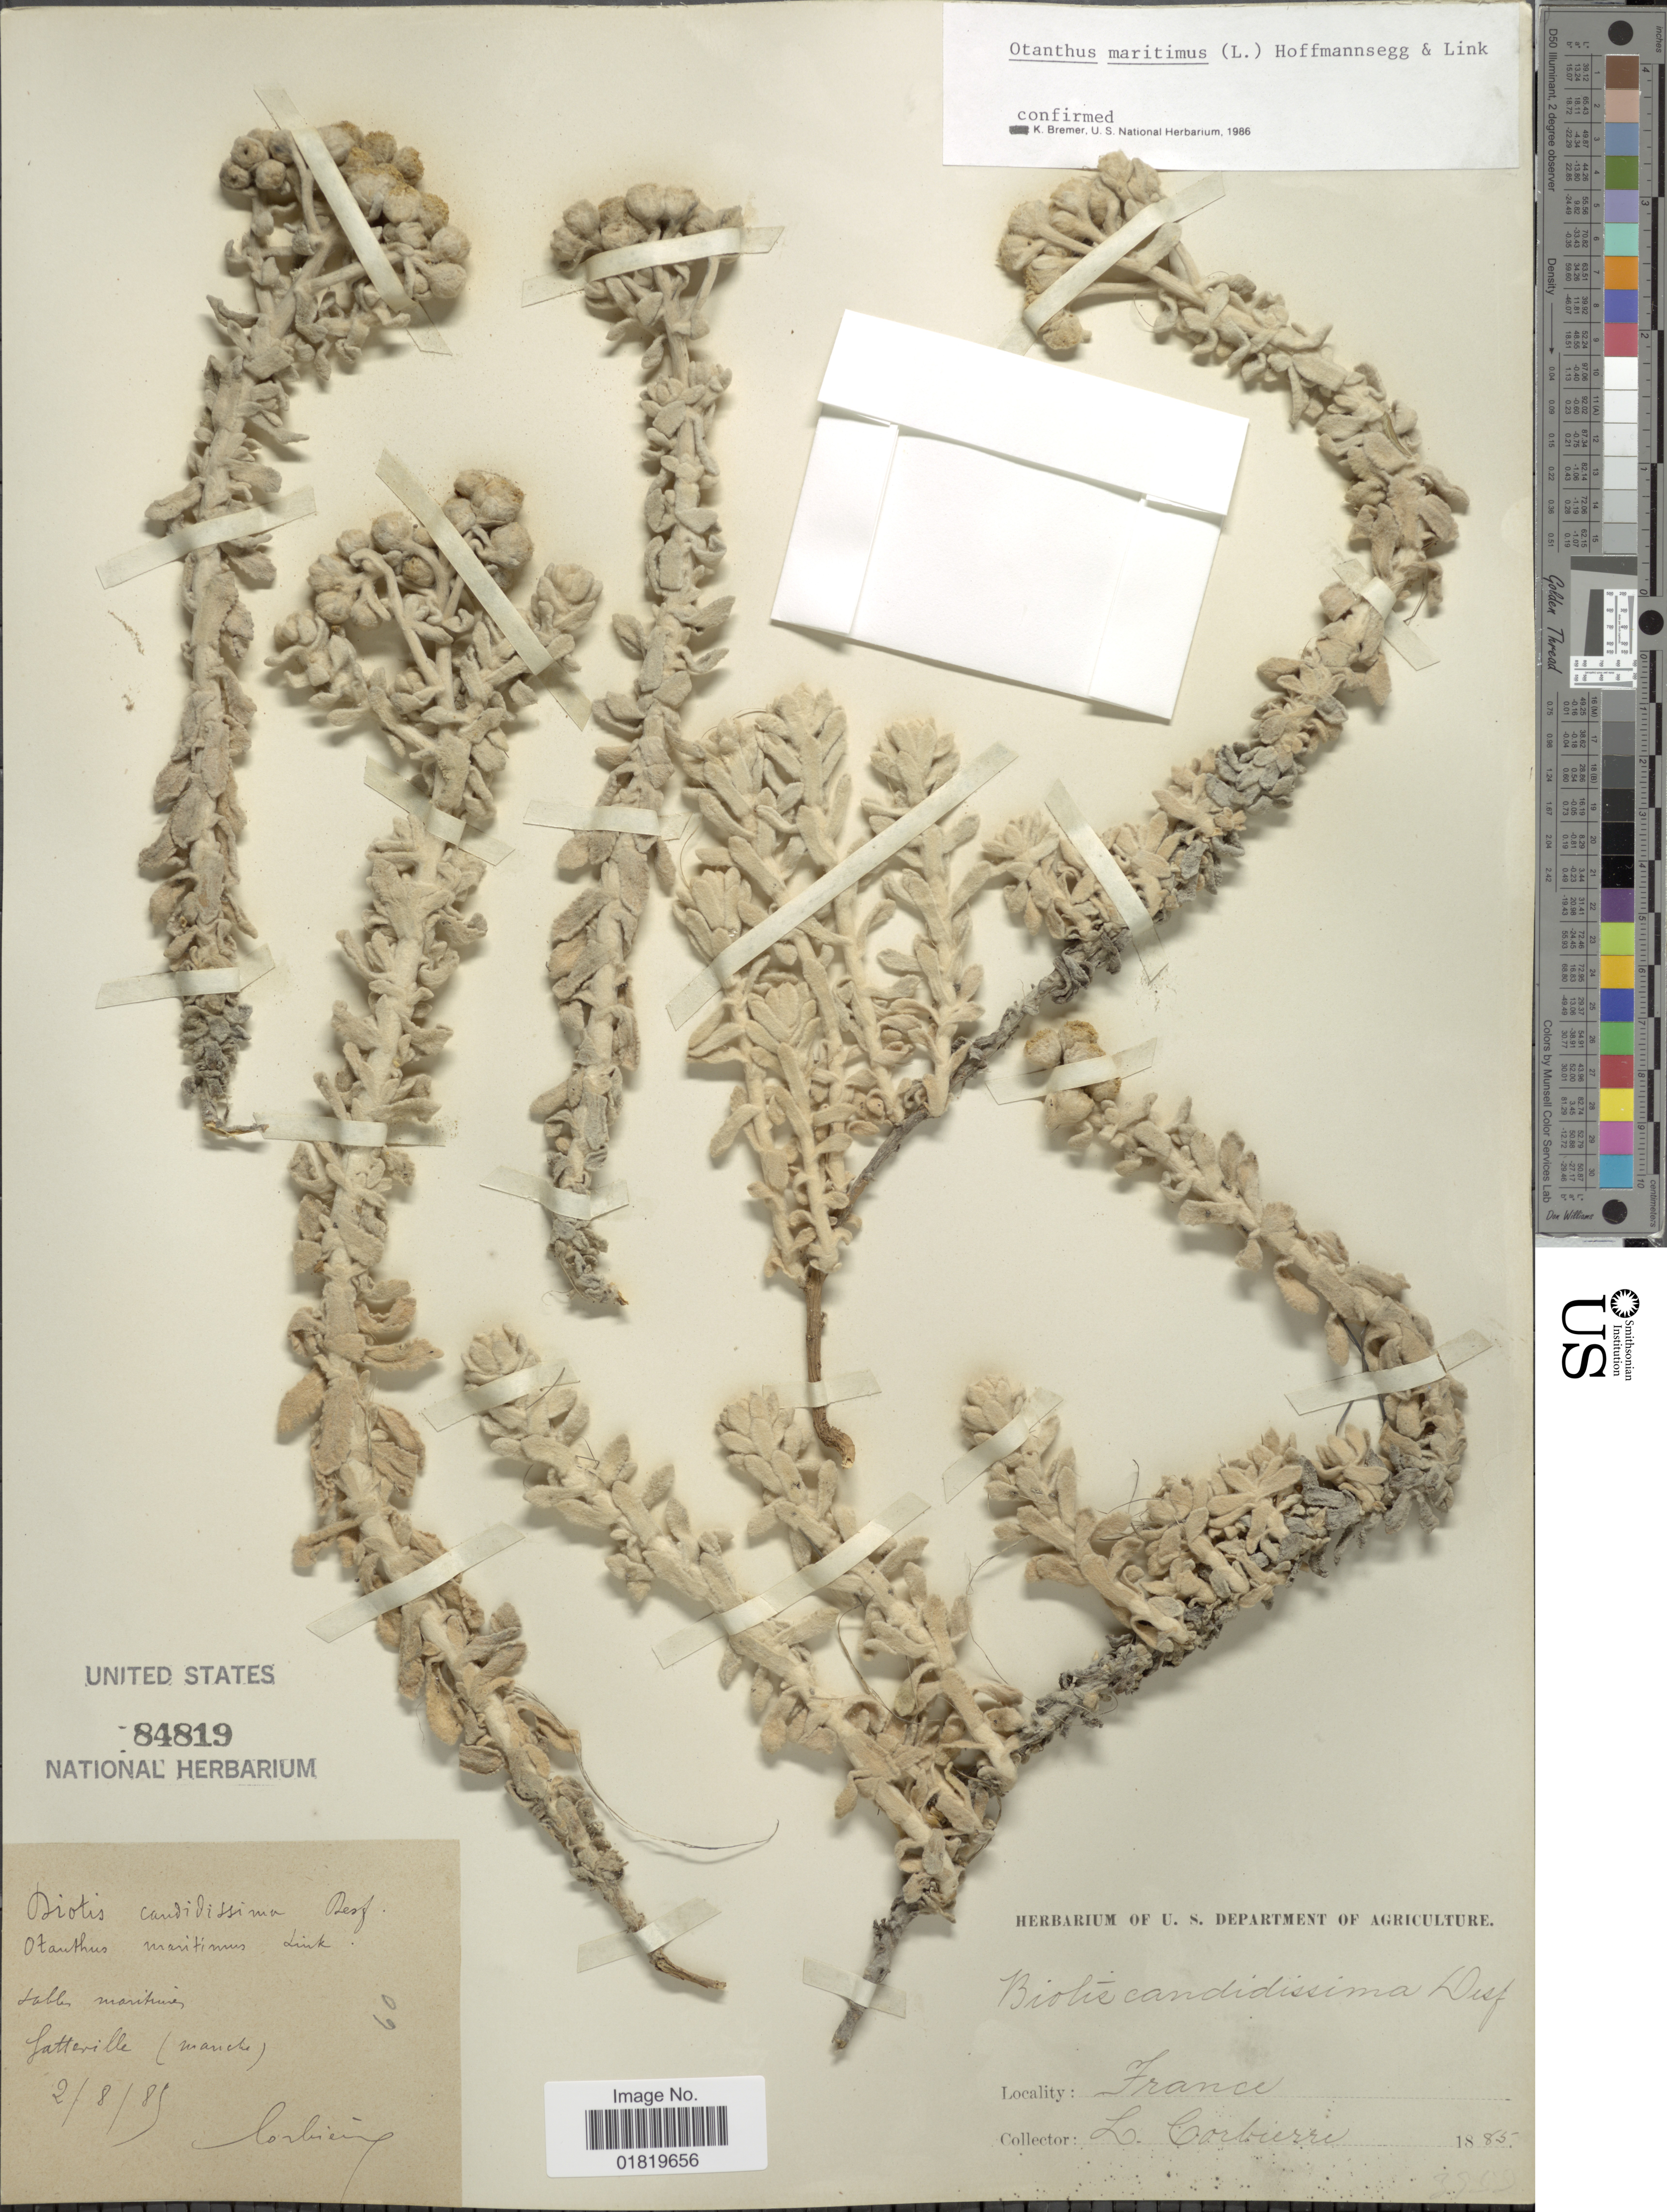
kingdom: Plantae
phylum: Tracheophyta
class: Magnoliopsida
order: Asterales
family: Asteraceae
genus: Otanthus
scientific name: Otanthus maritimus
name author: (L.) Hoffmanns. & Link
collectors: L. Corbière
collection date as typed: Transcribed d/m/y: 2/8/85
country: France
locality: Fatteville (Manche)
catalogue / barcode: US 84819